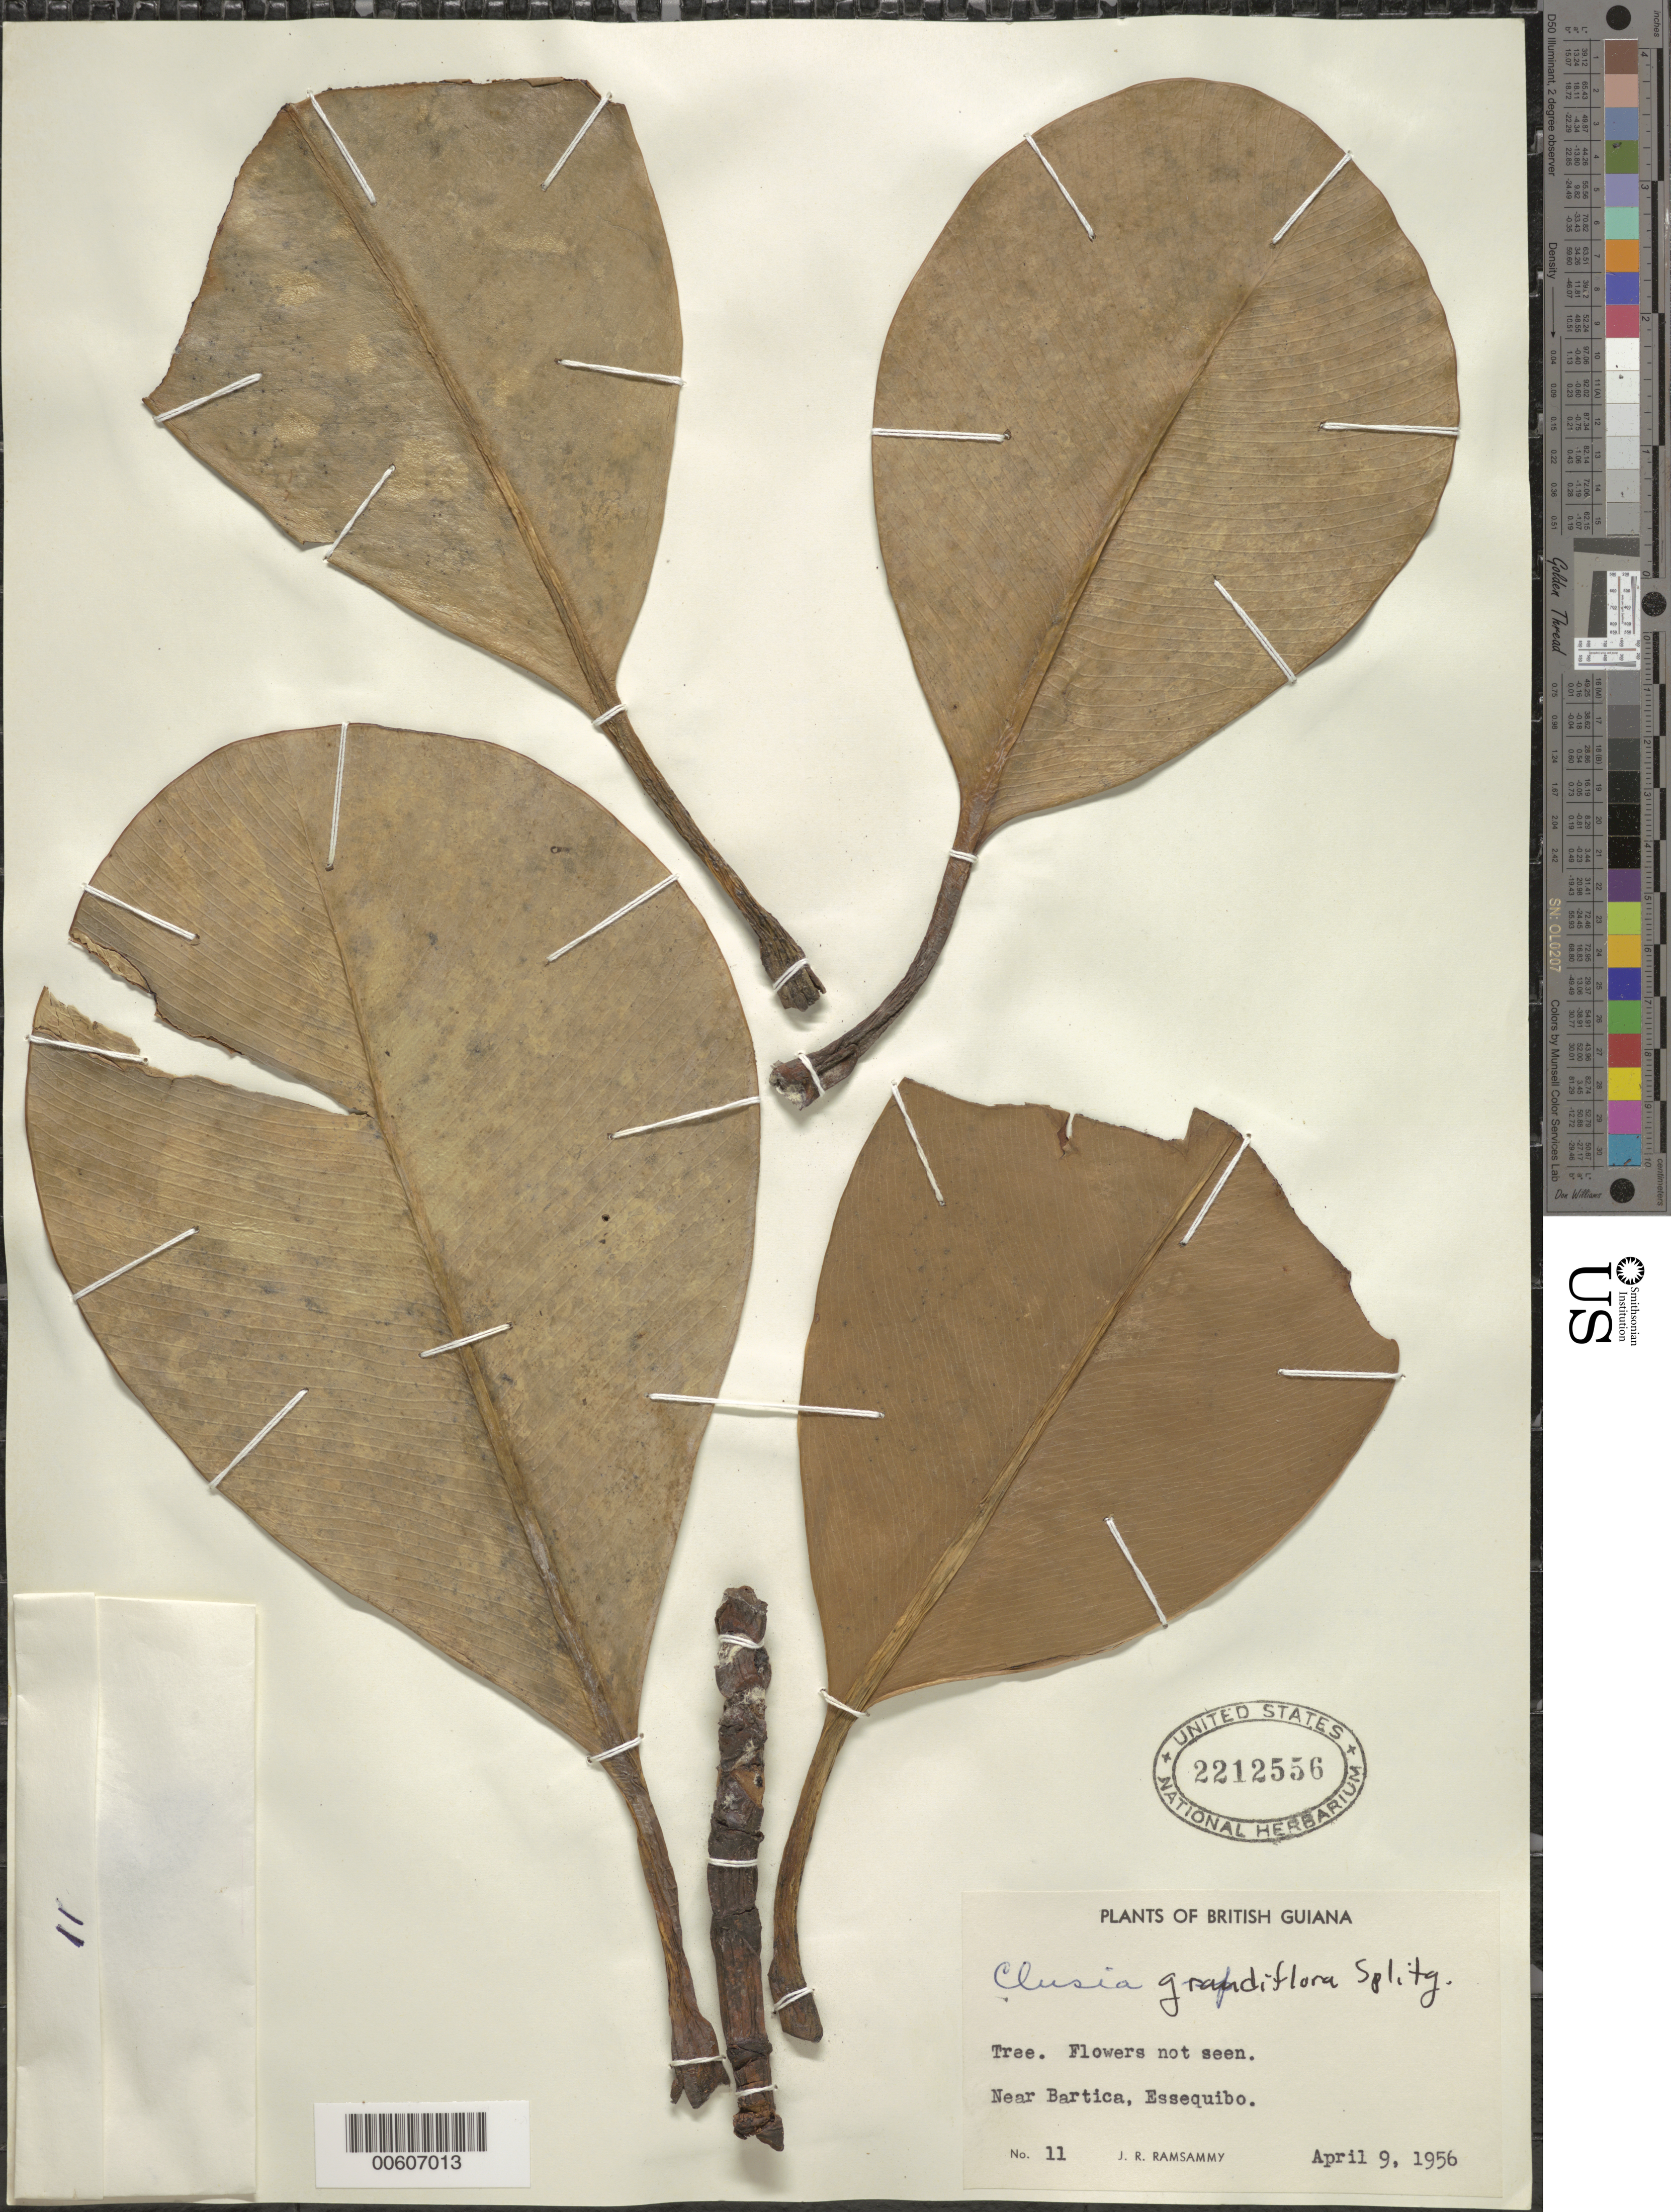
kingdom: Plantae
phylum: Tracheophyta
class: Magnoliopsida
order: Malpighiales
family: Clusiaceae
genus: Clusia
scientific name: Clusia grandiflora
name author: Splitg.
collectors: J. Ramsammy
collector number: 11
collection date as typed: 9-Apr-56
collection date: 1956-04-09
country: Guyana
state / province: Cuyuni-Mazaruni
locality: Skull Point, near Bartica, Essequibo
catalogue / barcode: US 2212556